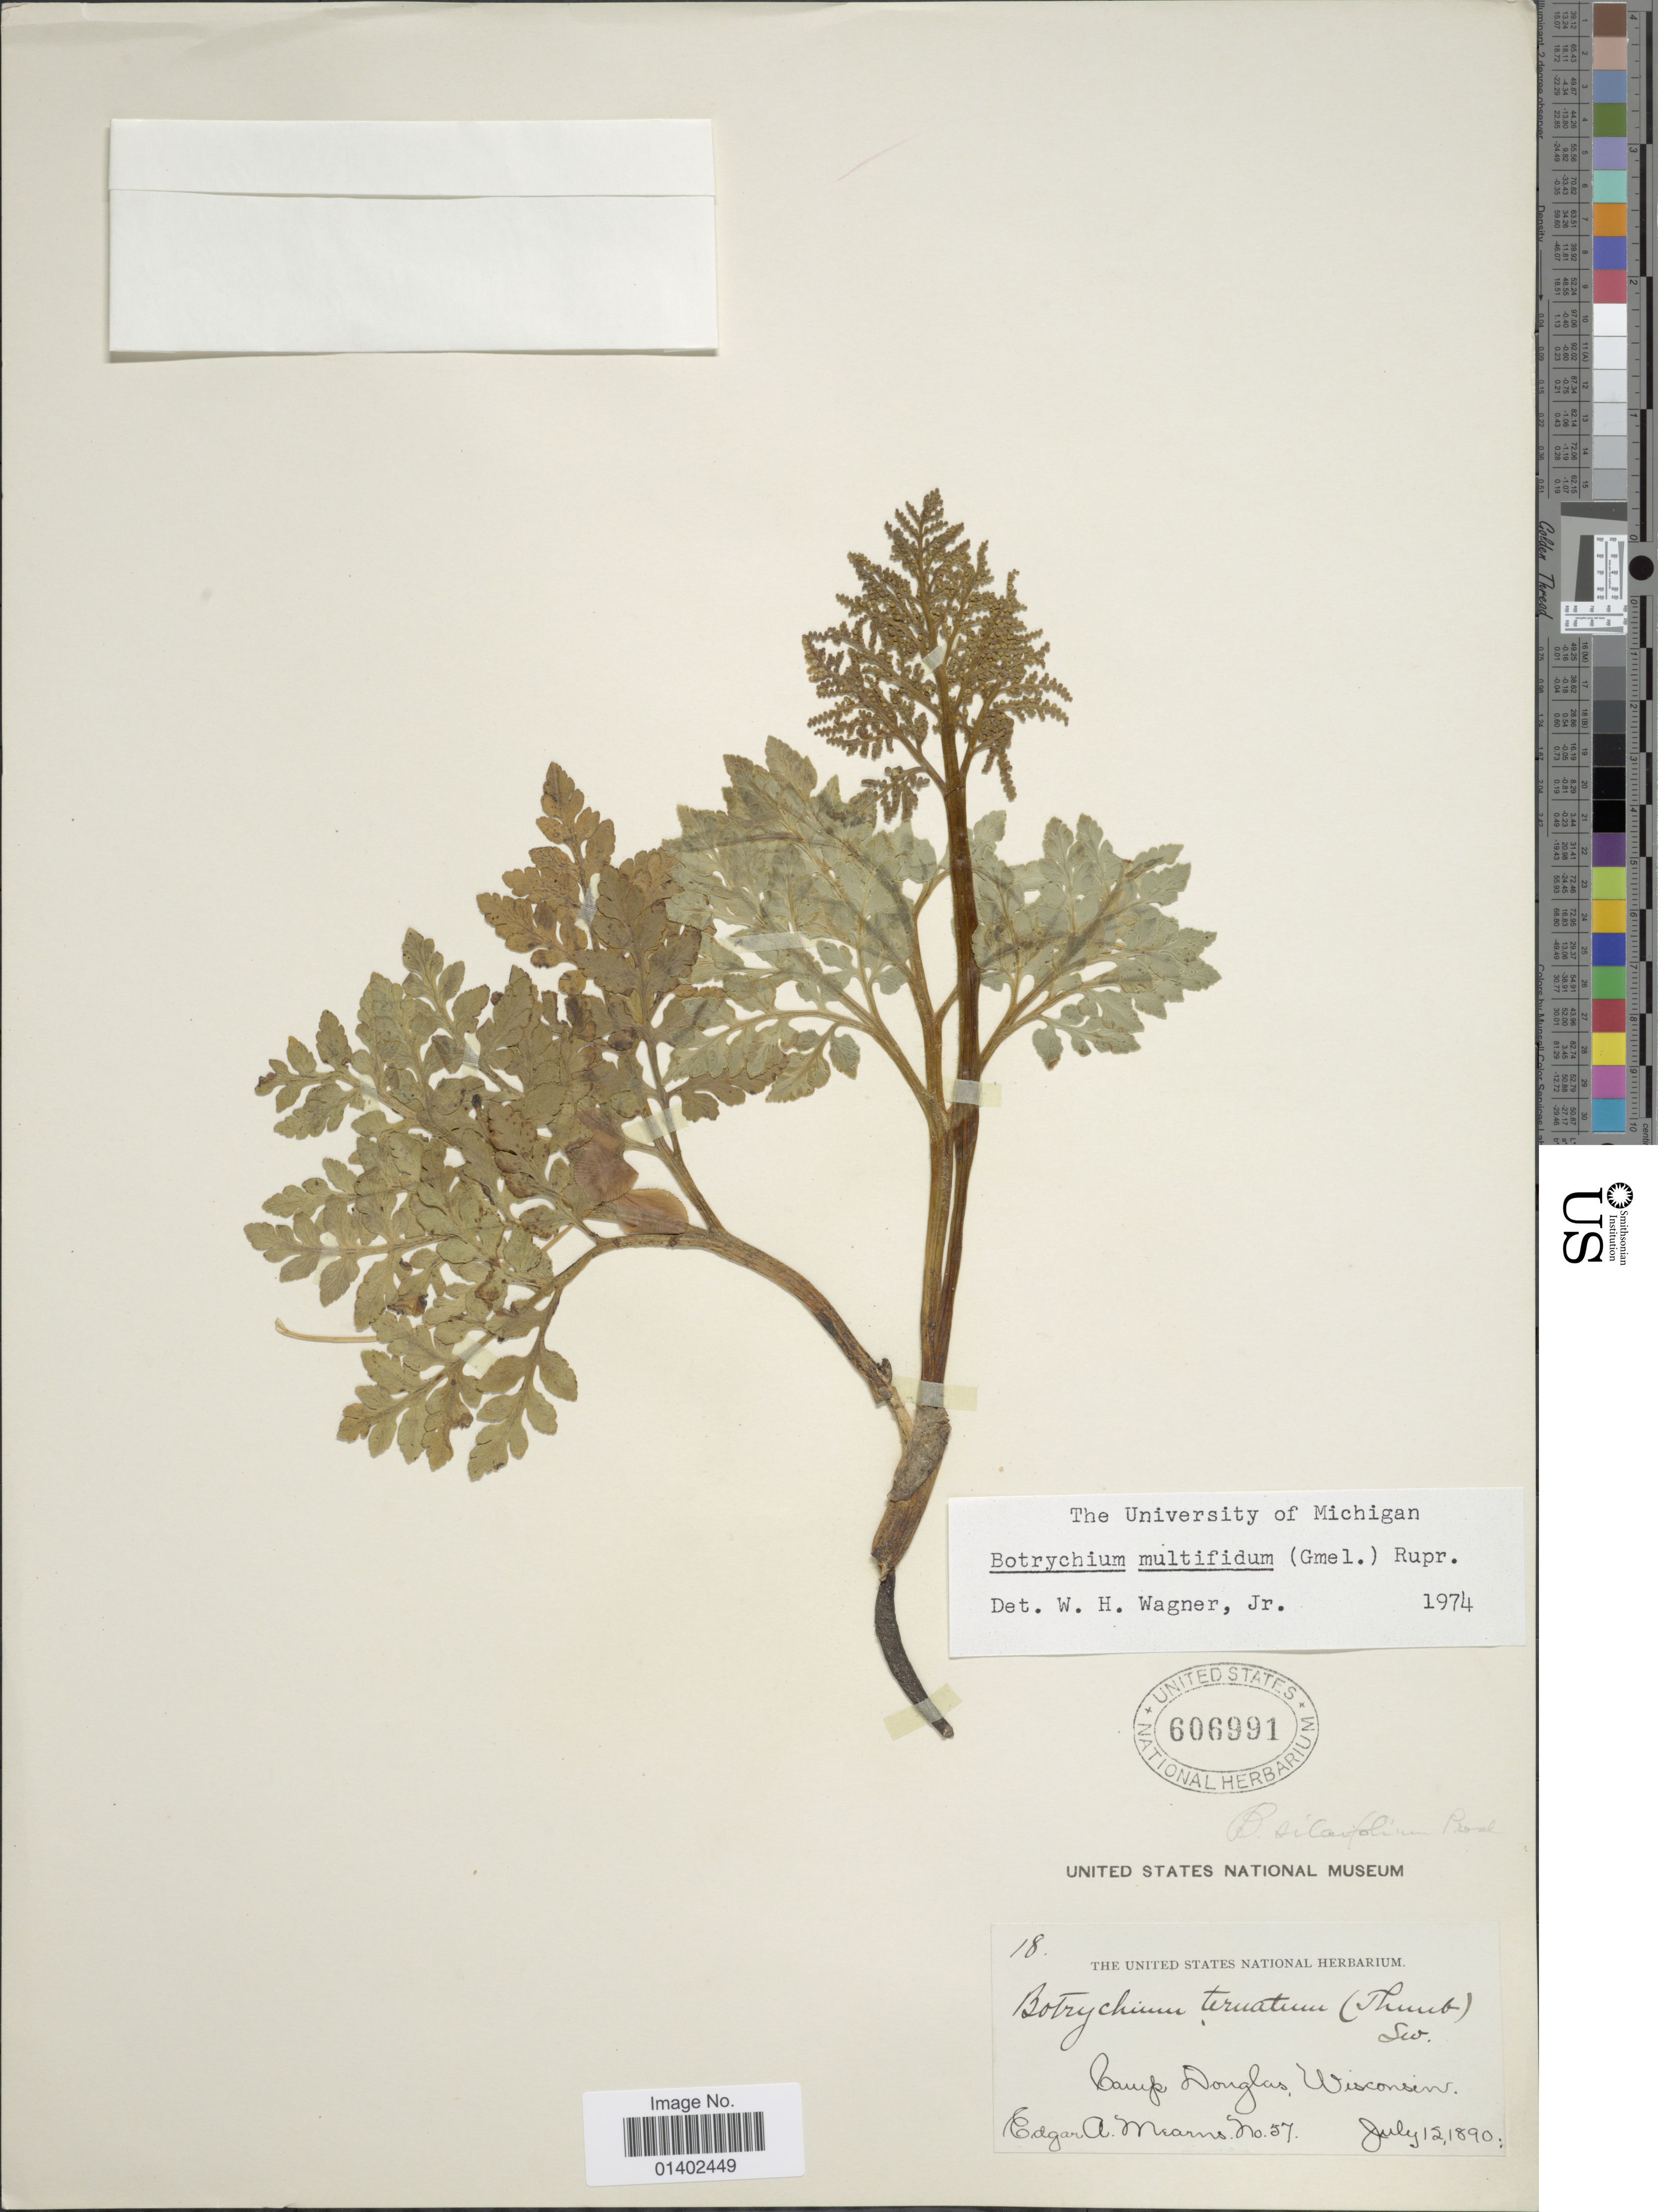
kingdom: Plantae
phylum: Tracheophyta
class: Polypodiopsida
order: Ophioglossales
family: Ophioglossaceae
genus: Botrychium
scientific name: Botrychium multifidum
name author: (J.F. Gmel.) Rupr.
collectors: E. A. Mearns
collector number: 57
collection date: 1890-07-12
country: United States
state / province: Wisconsin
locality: Camp Douglas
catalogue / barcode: US 606991